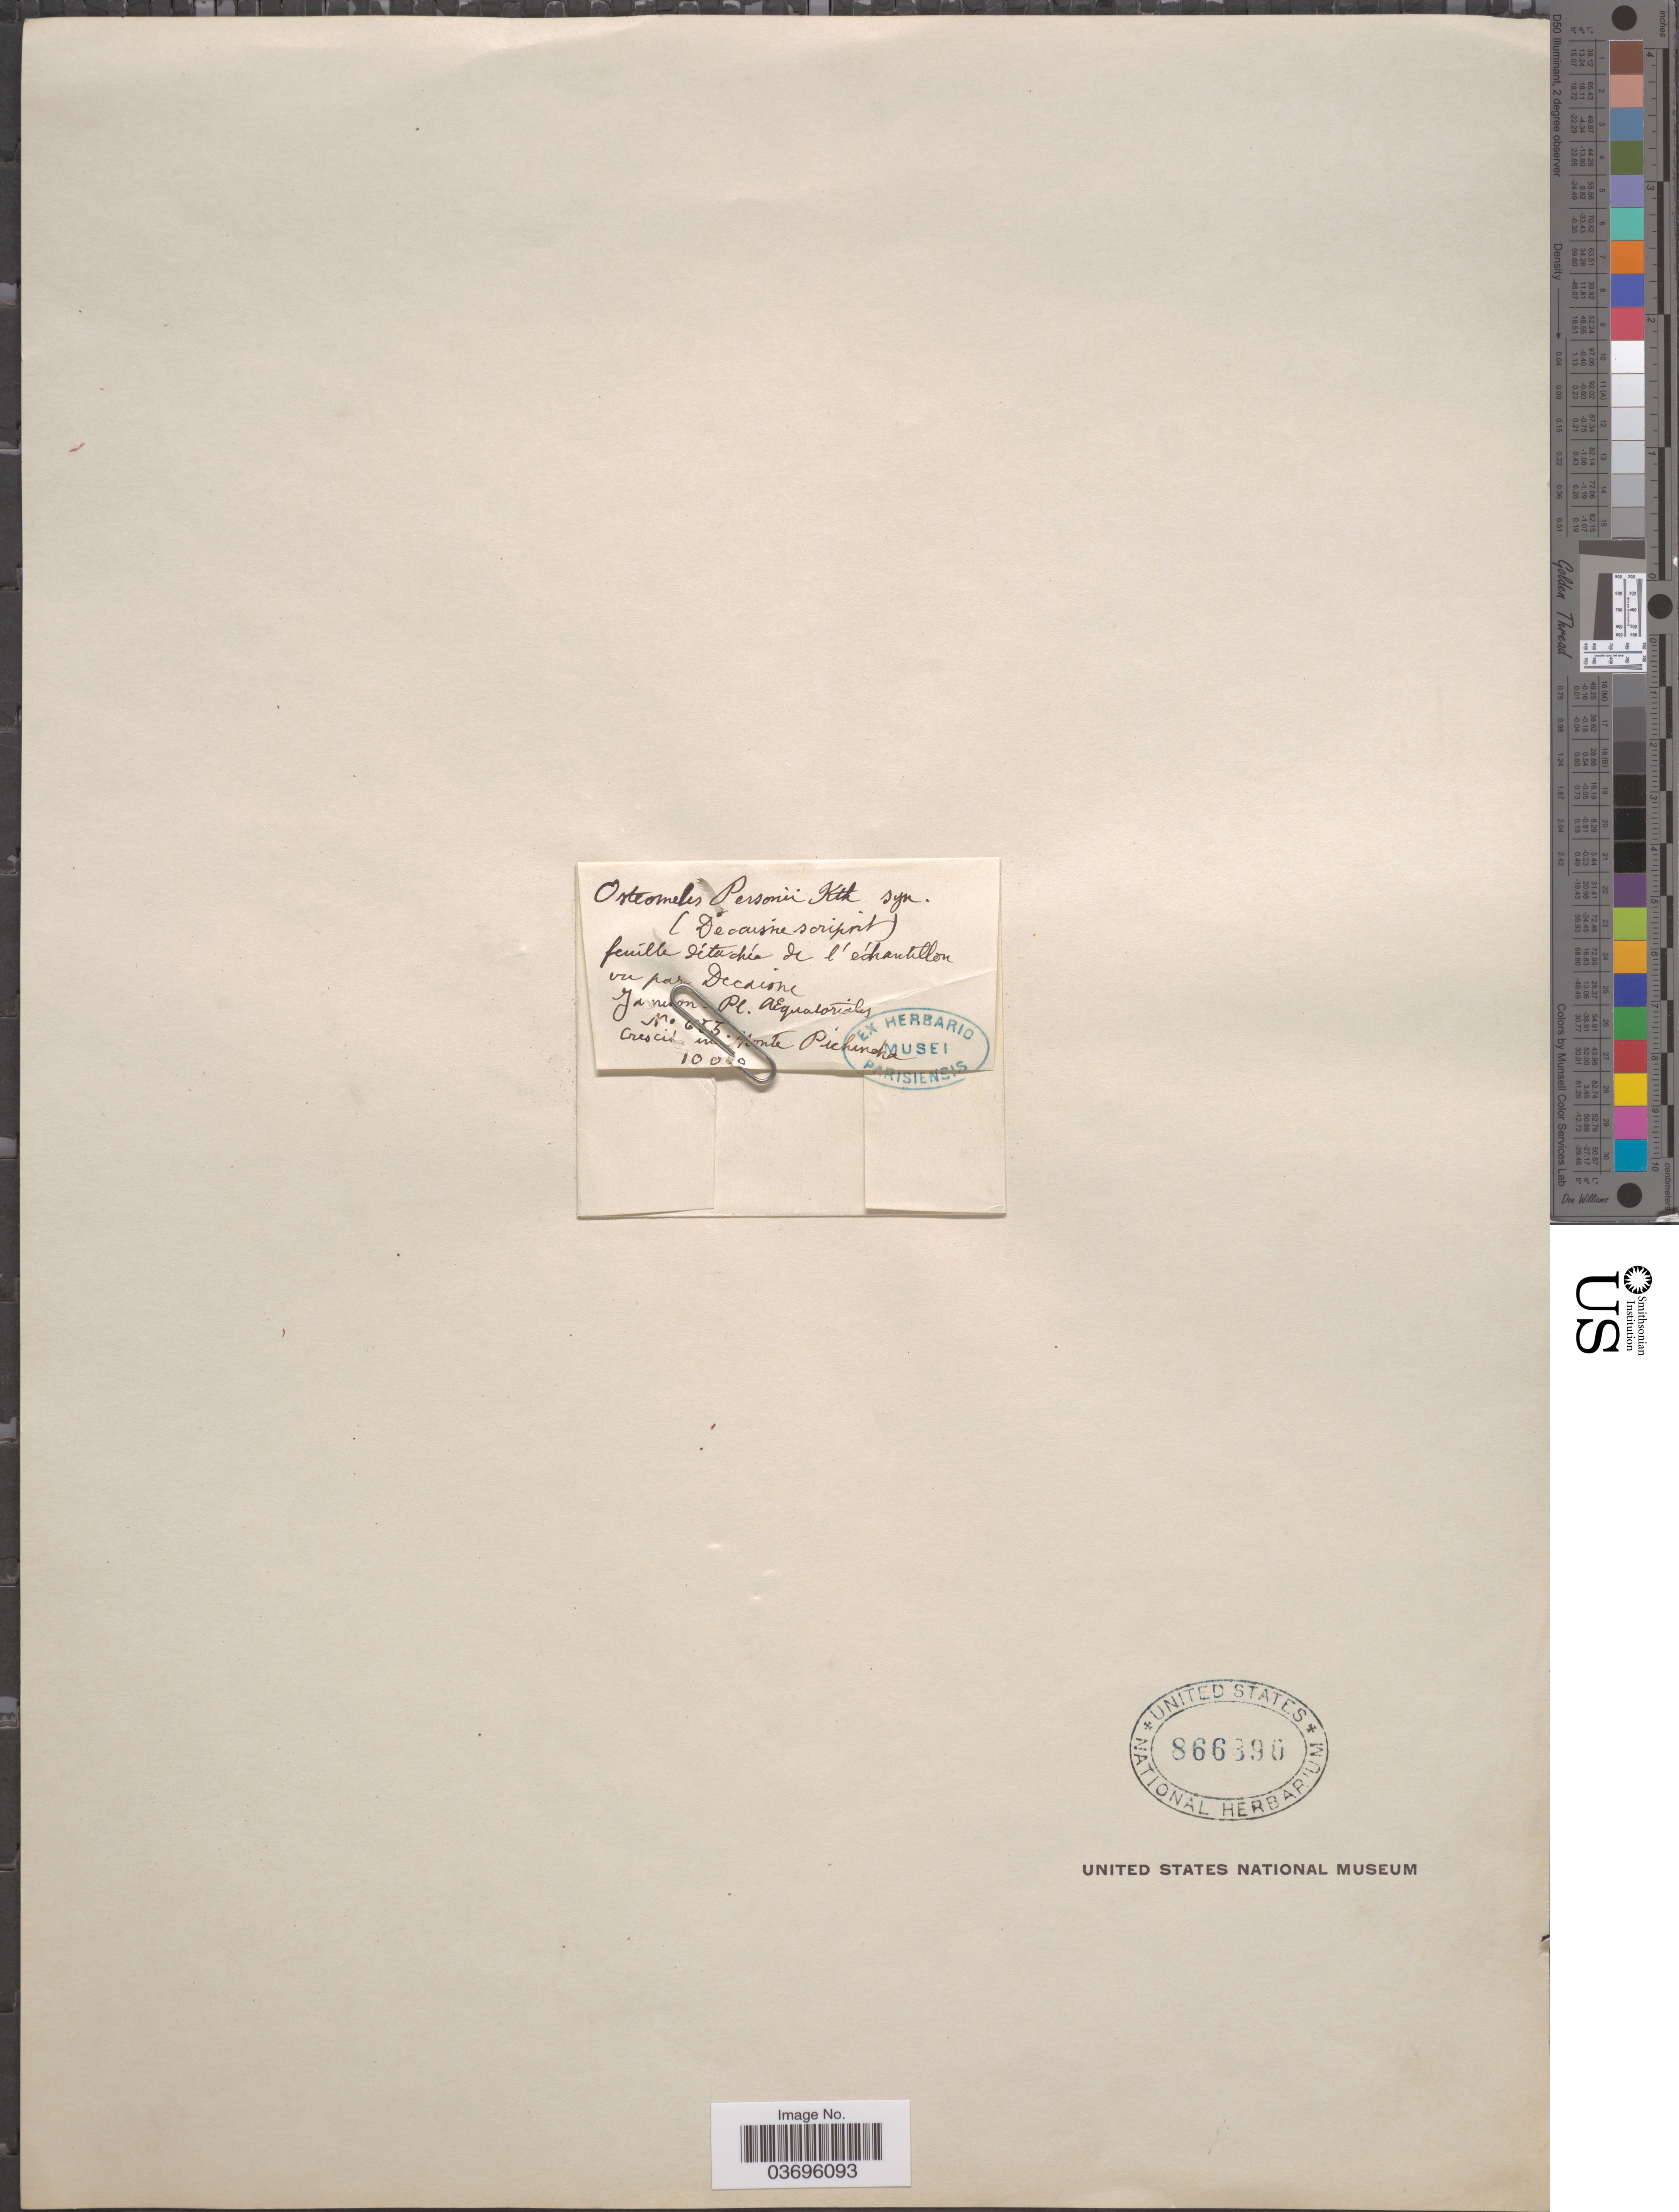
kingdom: Plantae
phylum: Tracheophyta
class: Magnoliopsida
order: Rosales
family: Rosaceae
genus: Hesperomeles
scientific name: Hesperomeles obtusifolia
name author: (Pers.) Lindl.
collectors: -- Jameson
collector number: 655*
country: Ecuador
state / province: Pichincha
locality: In Monte Pichincha.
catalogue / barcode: US 866390